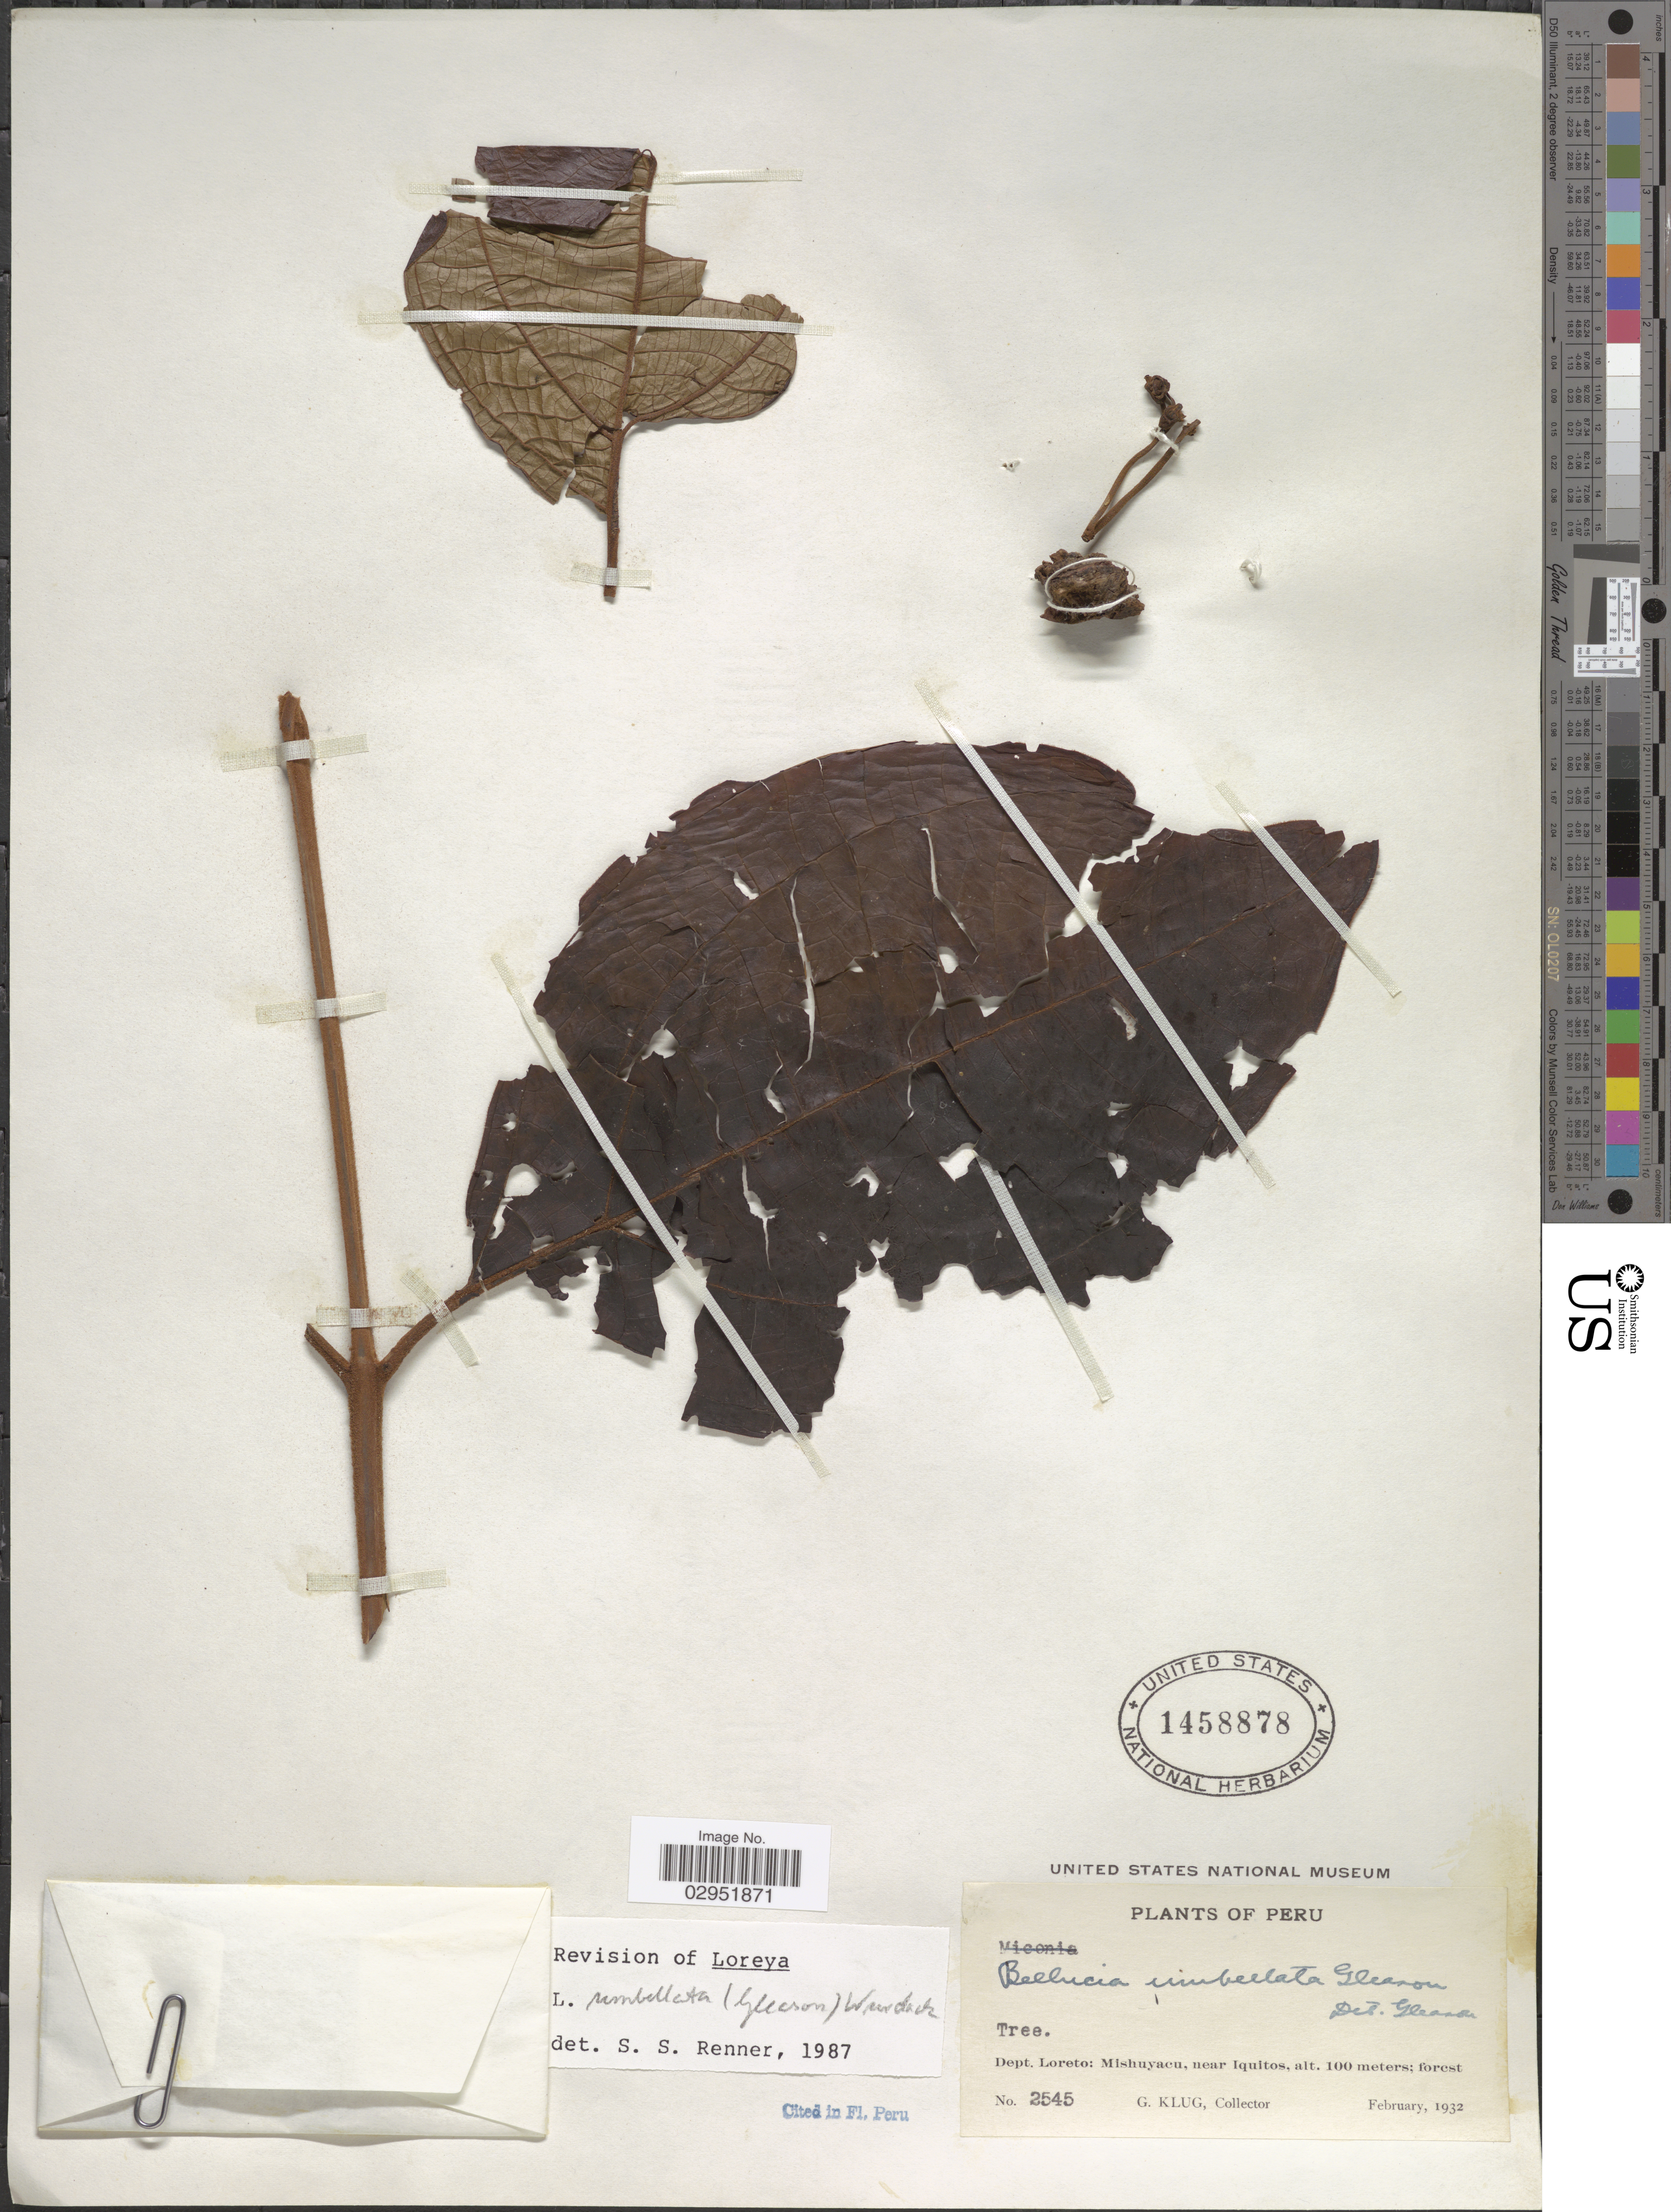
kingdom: Plantae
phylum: Tracheophyta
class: Magnoliopsida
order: Myrtales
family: Melastomataceae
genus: Bellucia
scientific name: Bellucia umbellata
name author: Gleason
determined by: Gleason, H. A.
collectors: G. Klug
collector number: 2545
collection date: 1932-02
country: Peru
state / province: Loreto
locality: Dept. Loreto: Mishuyacu, near Iquitos.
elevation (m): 100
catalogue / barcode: US 1458878